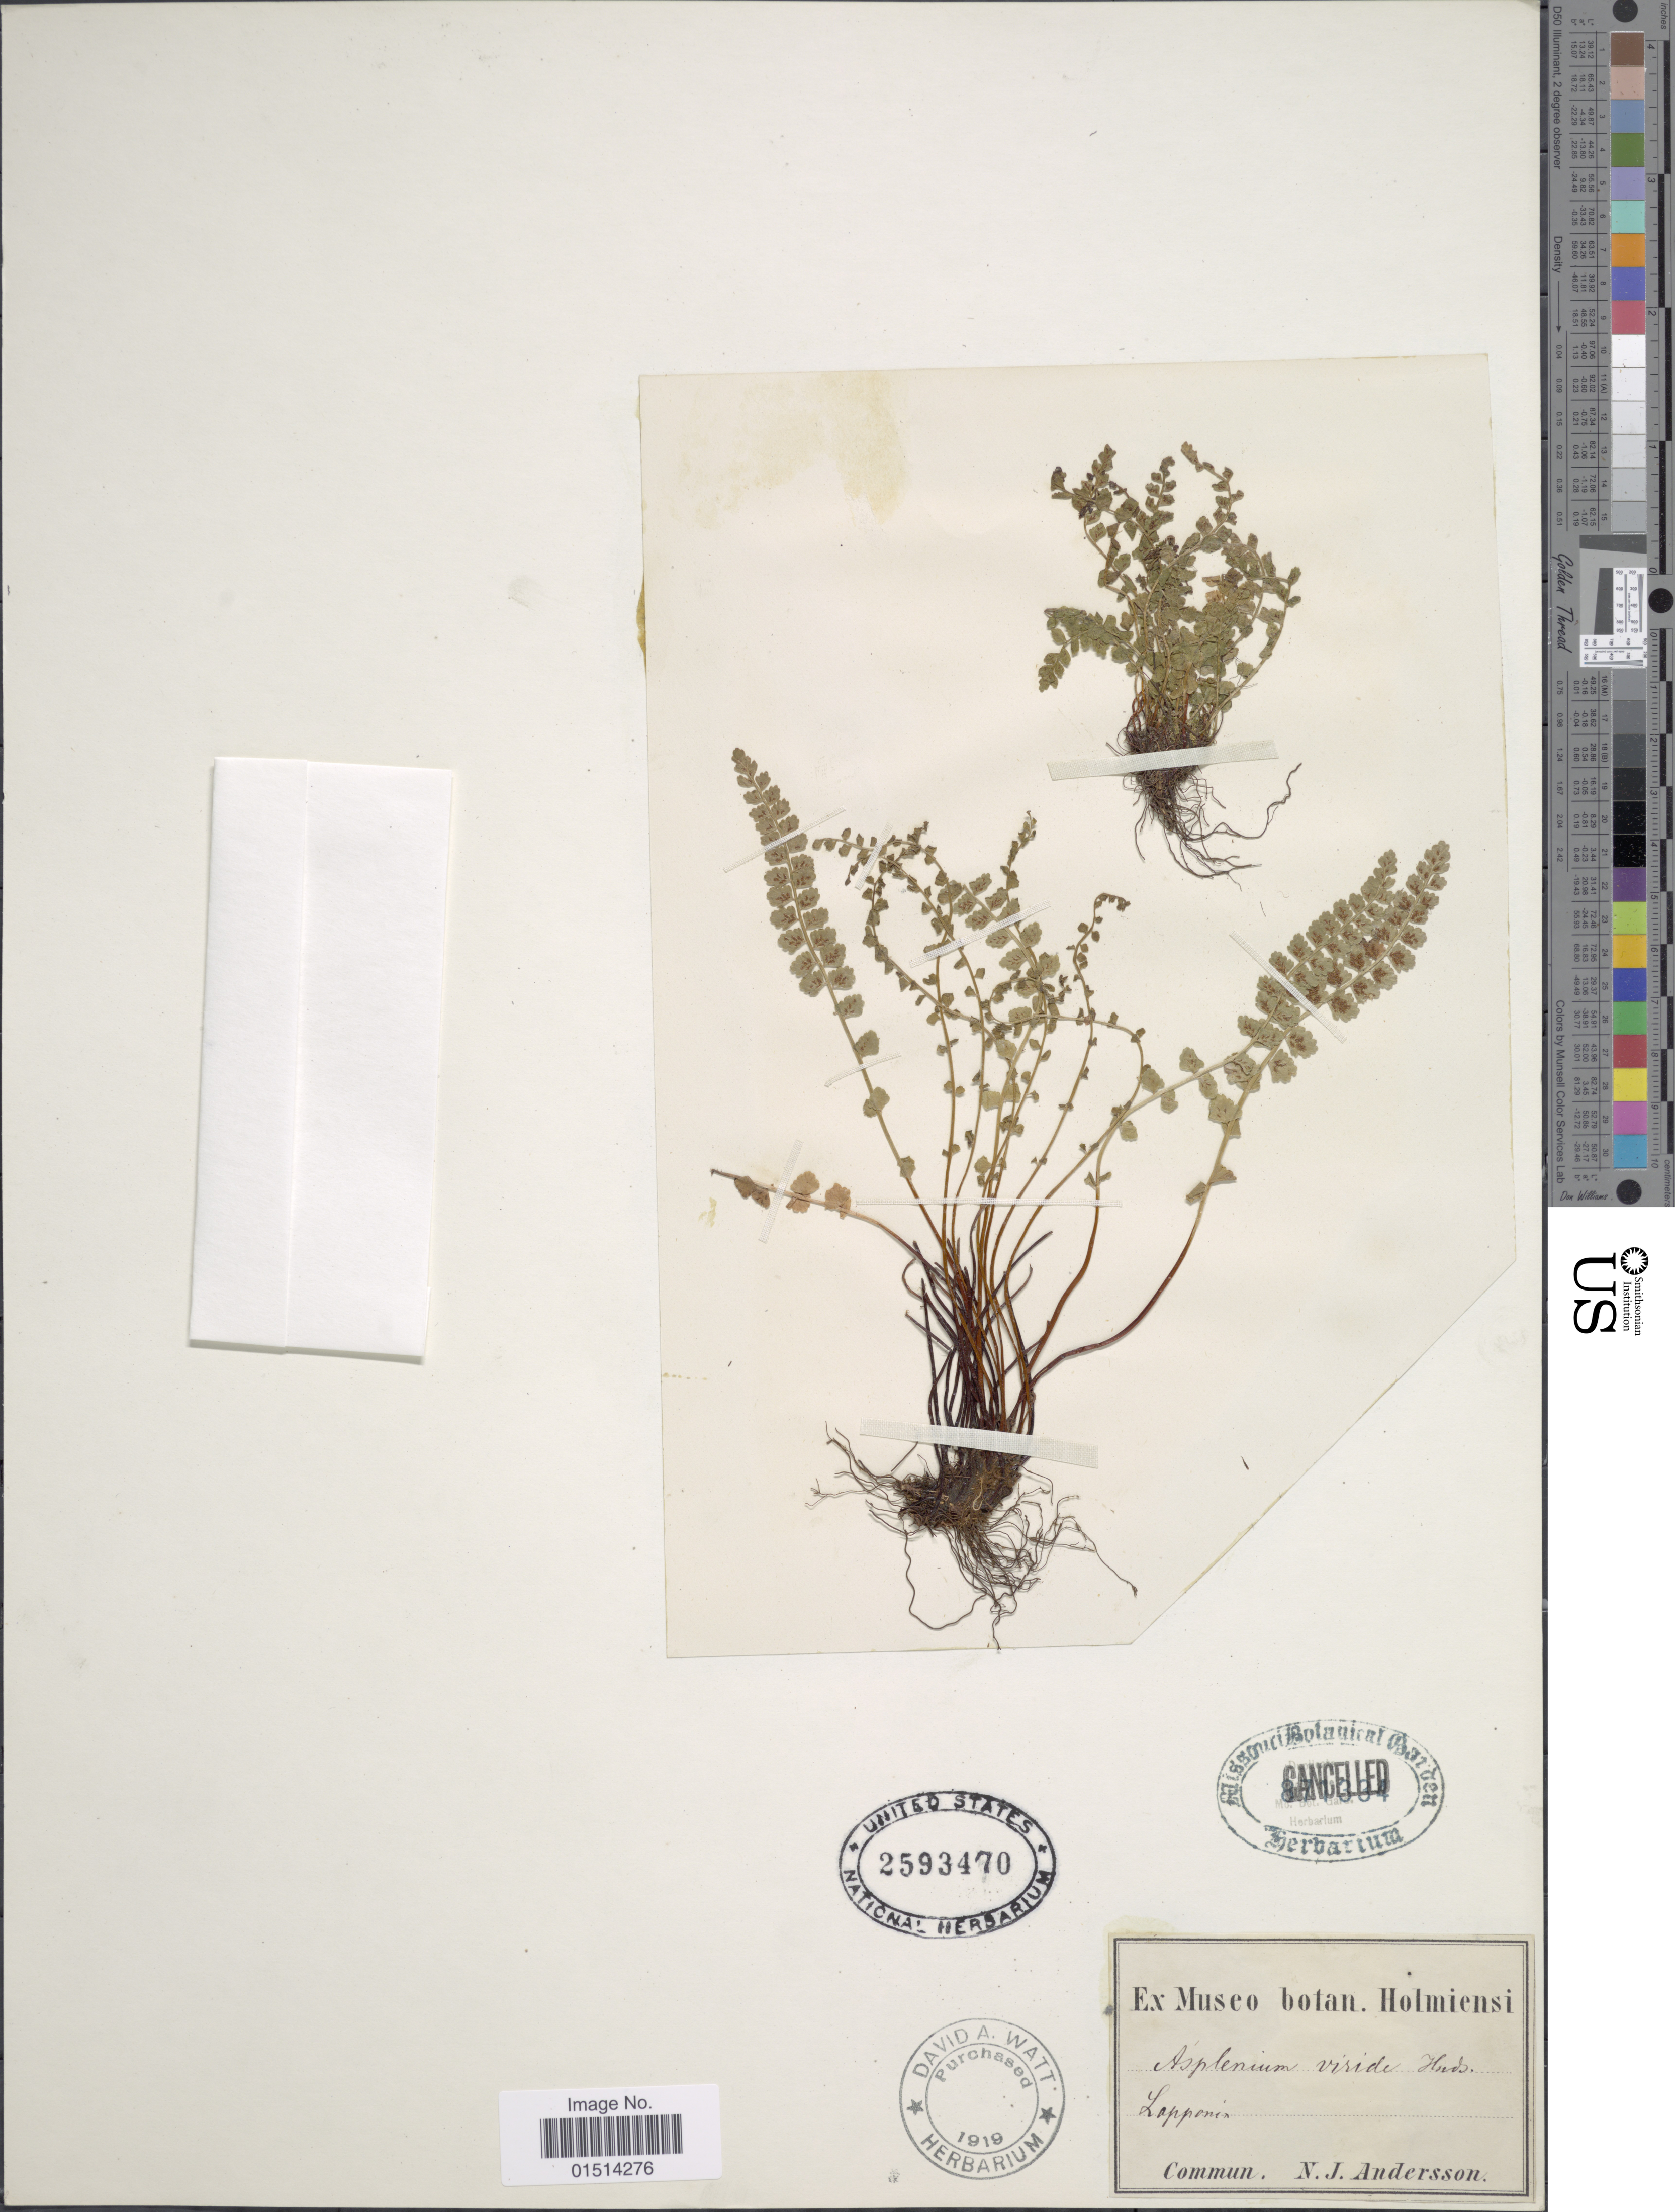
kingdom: Plantae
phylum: Tracheophyta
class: Polypodiopsida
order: Polypodiales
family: Aspleniaceae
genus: Asplenium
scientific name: Asplenium viride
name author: Huds.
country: Finland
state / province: Pirkanmaa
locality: Lapponia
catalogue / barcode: US 2593470